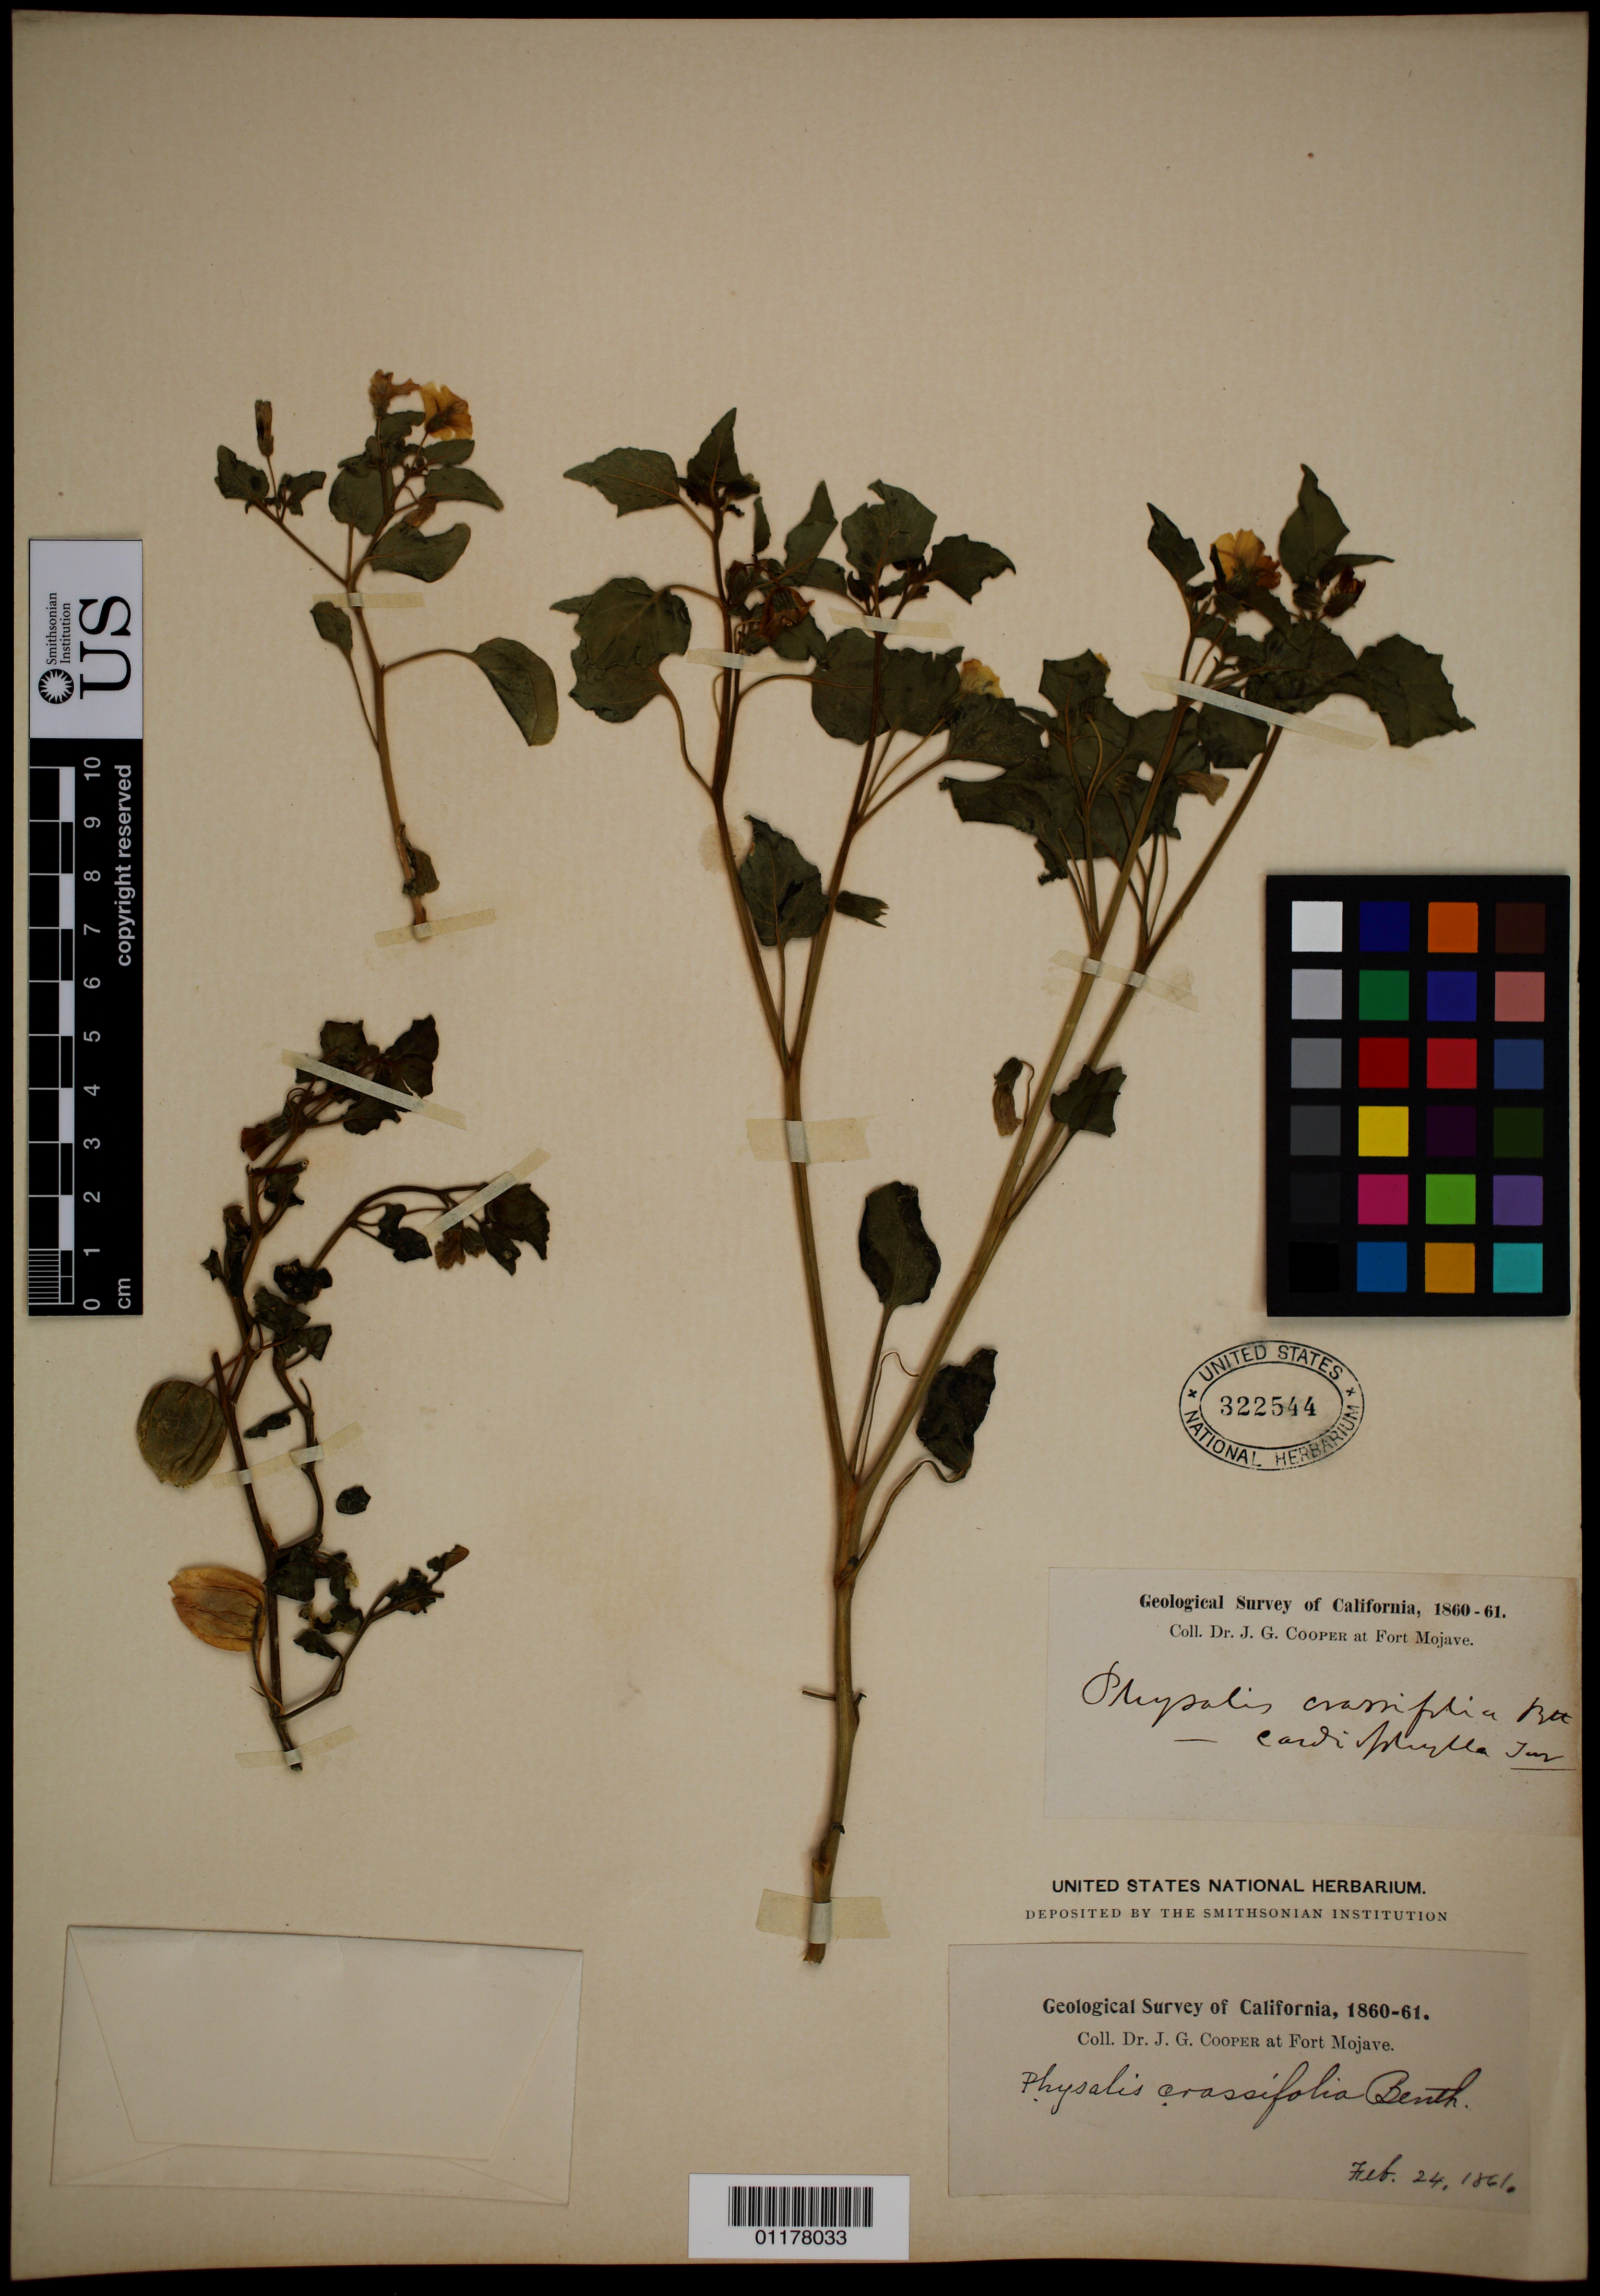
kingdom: Plantae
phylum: Tracheophyta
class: Magnoliopsida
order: Solanales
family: Solanaceae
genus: Physalis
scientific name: Physalis crassifolia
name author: Benth.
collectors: J. G. Cooper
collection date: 1861-02-24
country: United States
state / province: California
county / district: San Bernardino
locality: at Fort Mojave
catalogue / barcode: US 322544